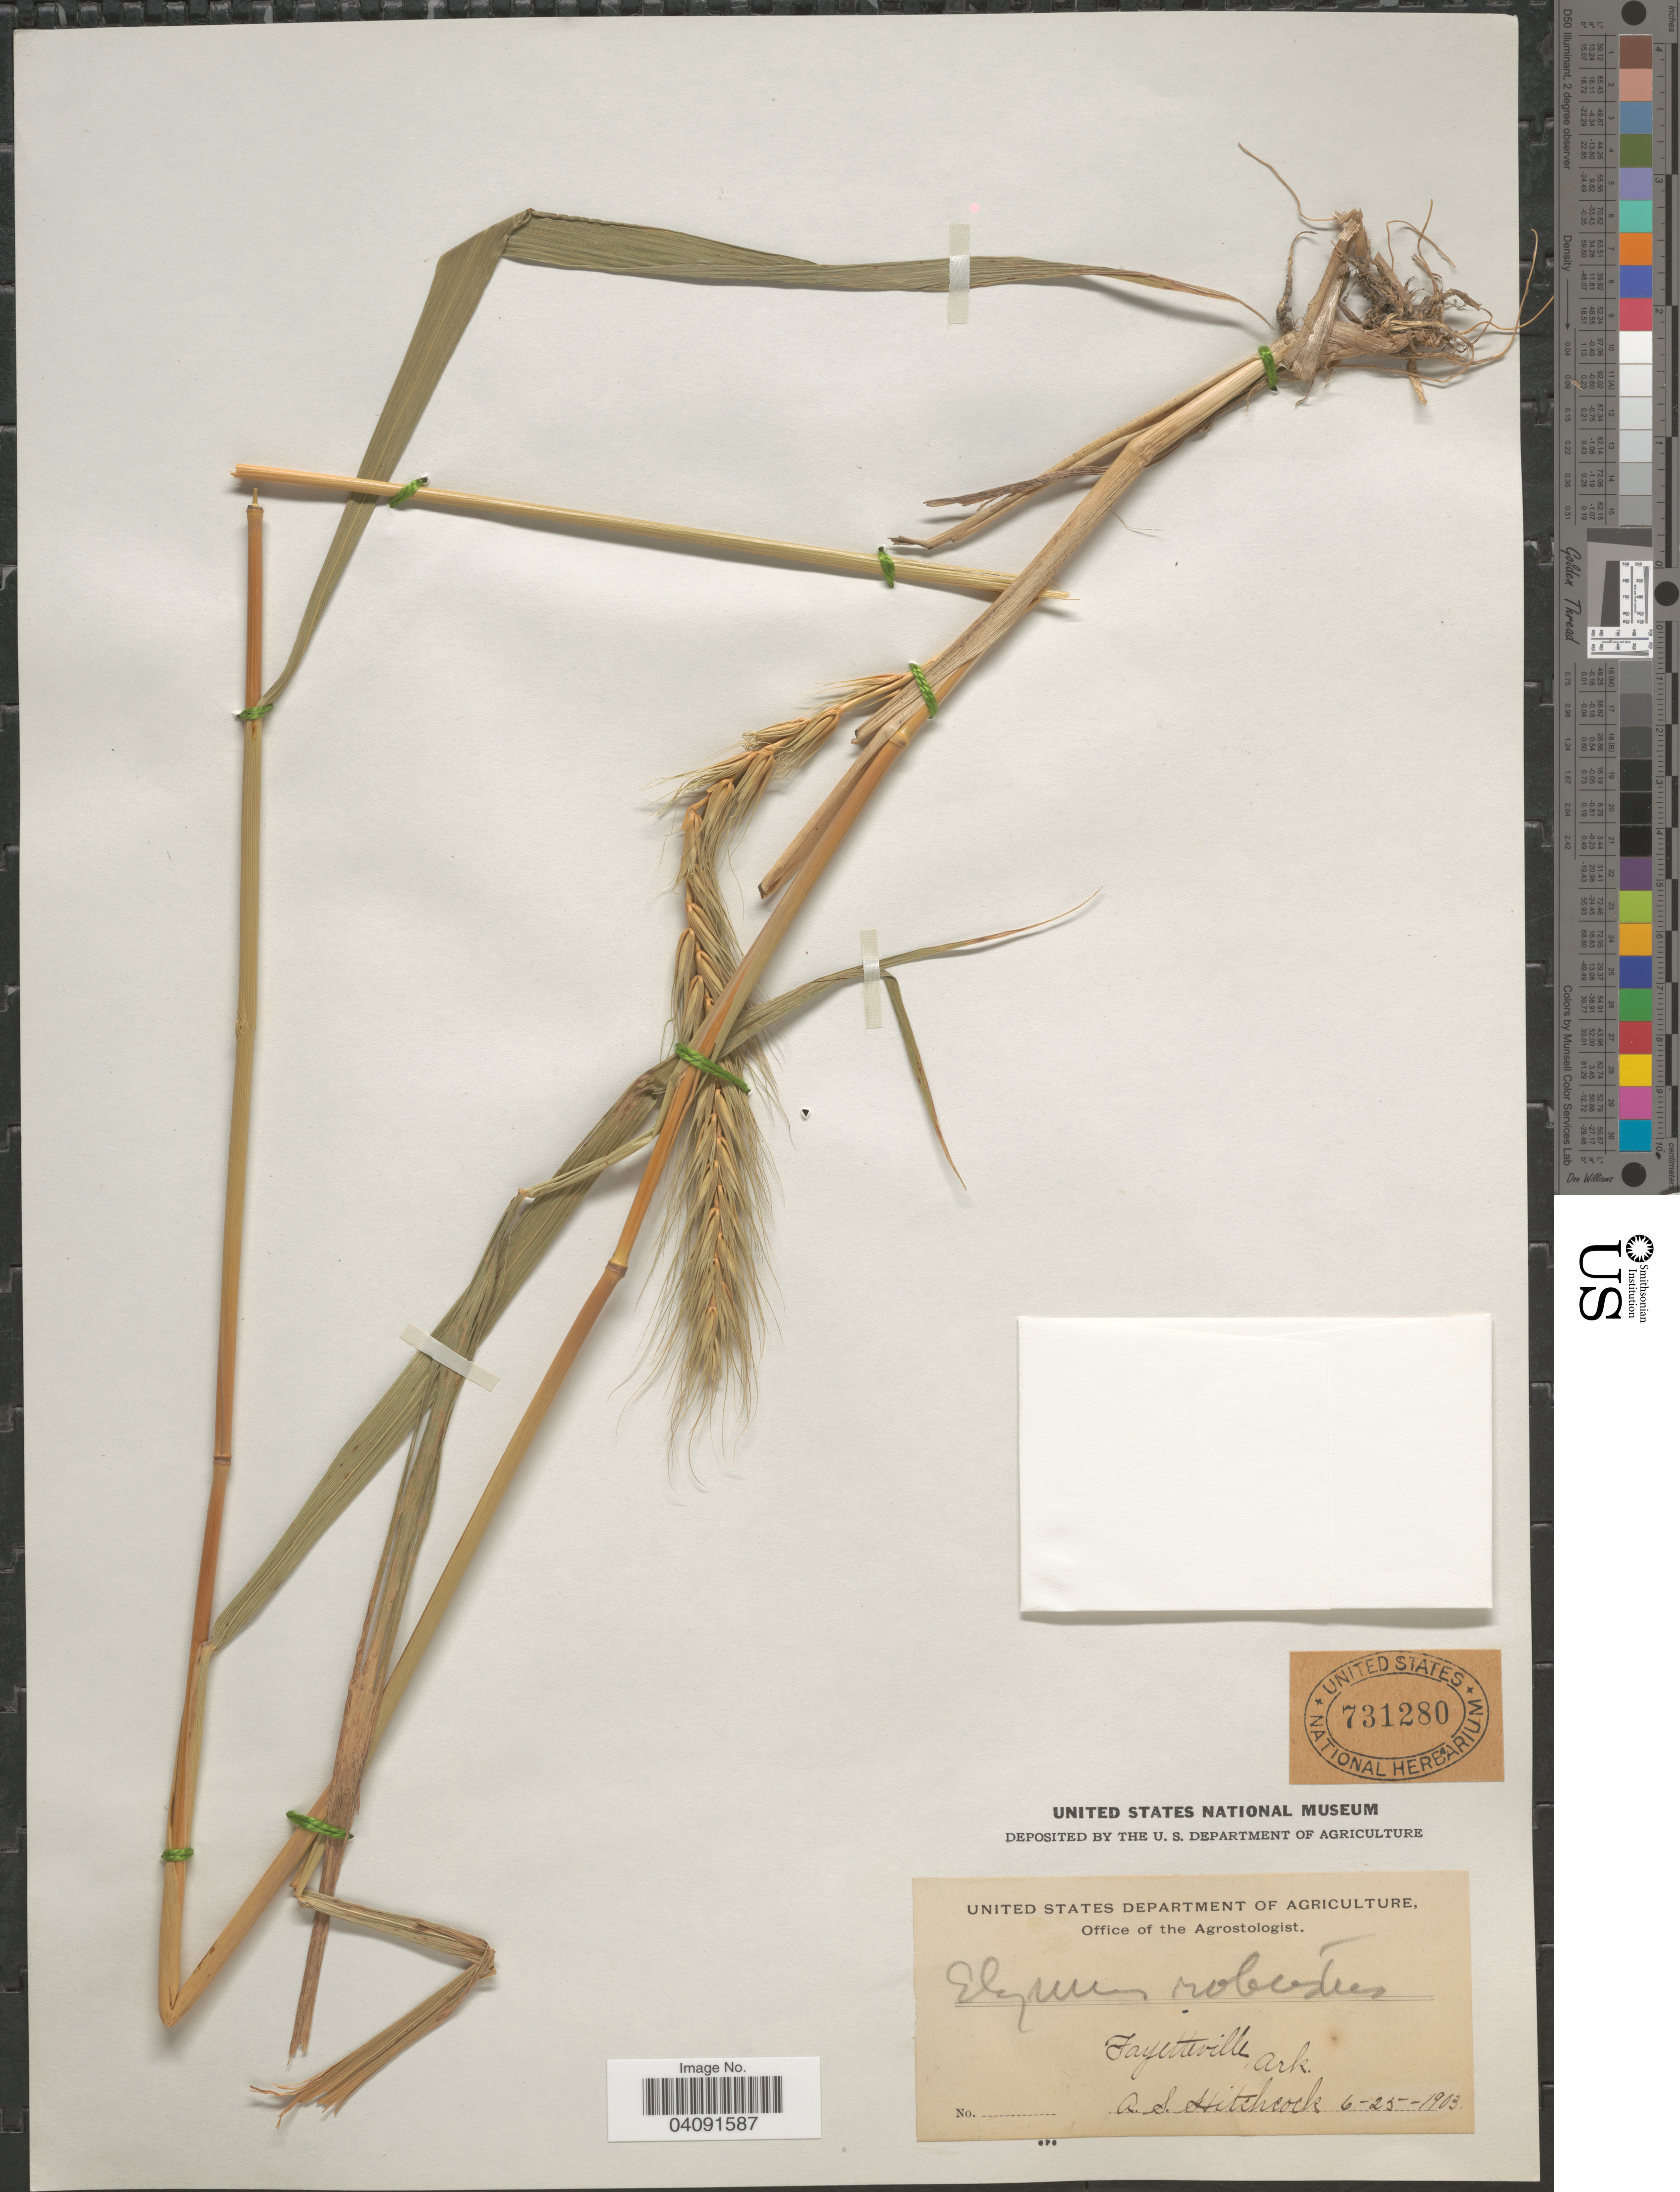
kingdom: Plantae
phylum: Tracheophyta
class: Liliopsida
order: Poales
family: Poaceae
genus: Elymus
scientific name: Elymus canadensis var. robustus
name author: (Scribn. & R.M. Sm.) Mackenz. & Bush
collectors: A. S. Hitchcock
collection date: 1903-06-25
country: United States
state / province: Arkansas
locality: Fayetteville.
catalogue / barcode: US 731280